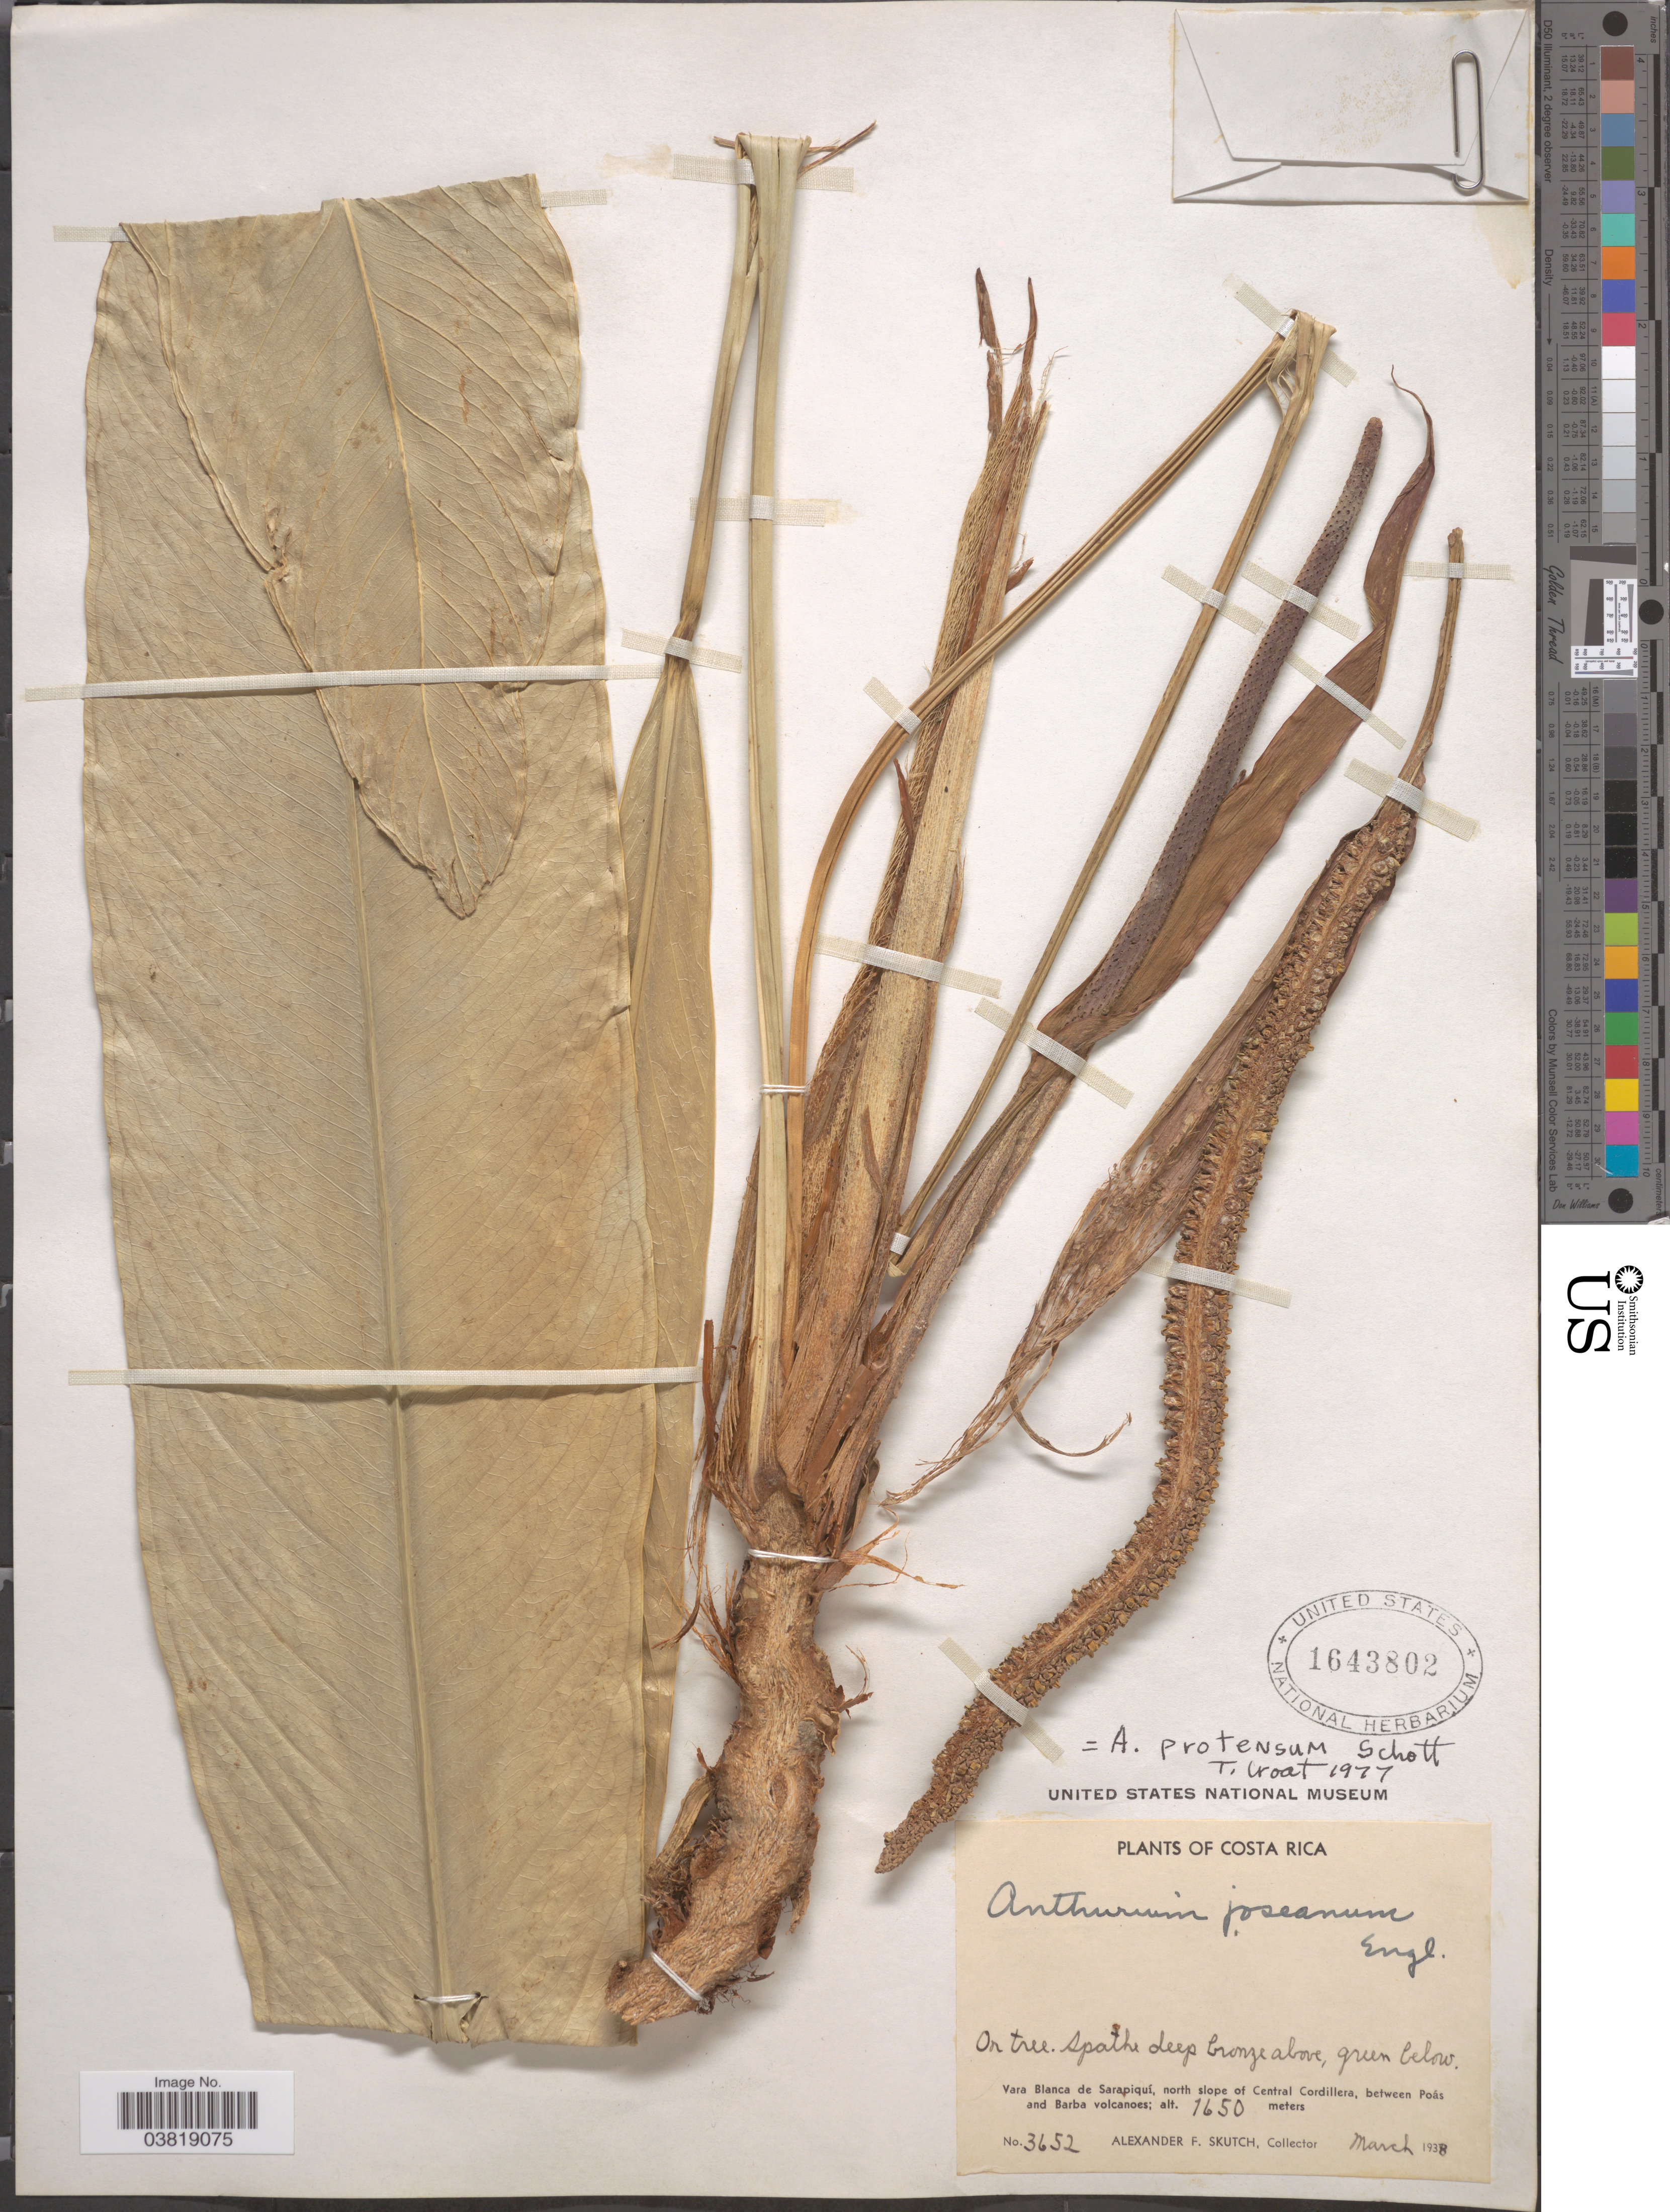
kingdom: Plantae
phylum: Tracheophyta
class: Liliopsida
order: Alismatales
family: Araceae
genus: Anthurium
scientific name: Anthurium protensum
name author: Schott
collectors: A. F. Skutch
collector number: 3652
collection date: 1938-03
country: Costa Rica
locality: Vara Blanca de Sarapiquí, north slope of Central Cordillera, between Poás and Barba volcanoes.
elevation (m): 1650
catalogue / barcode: US 1643802